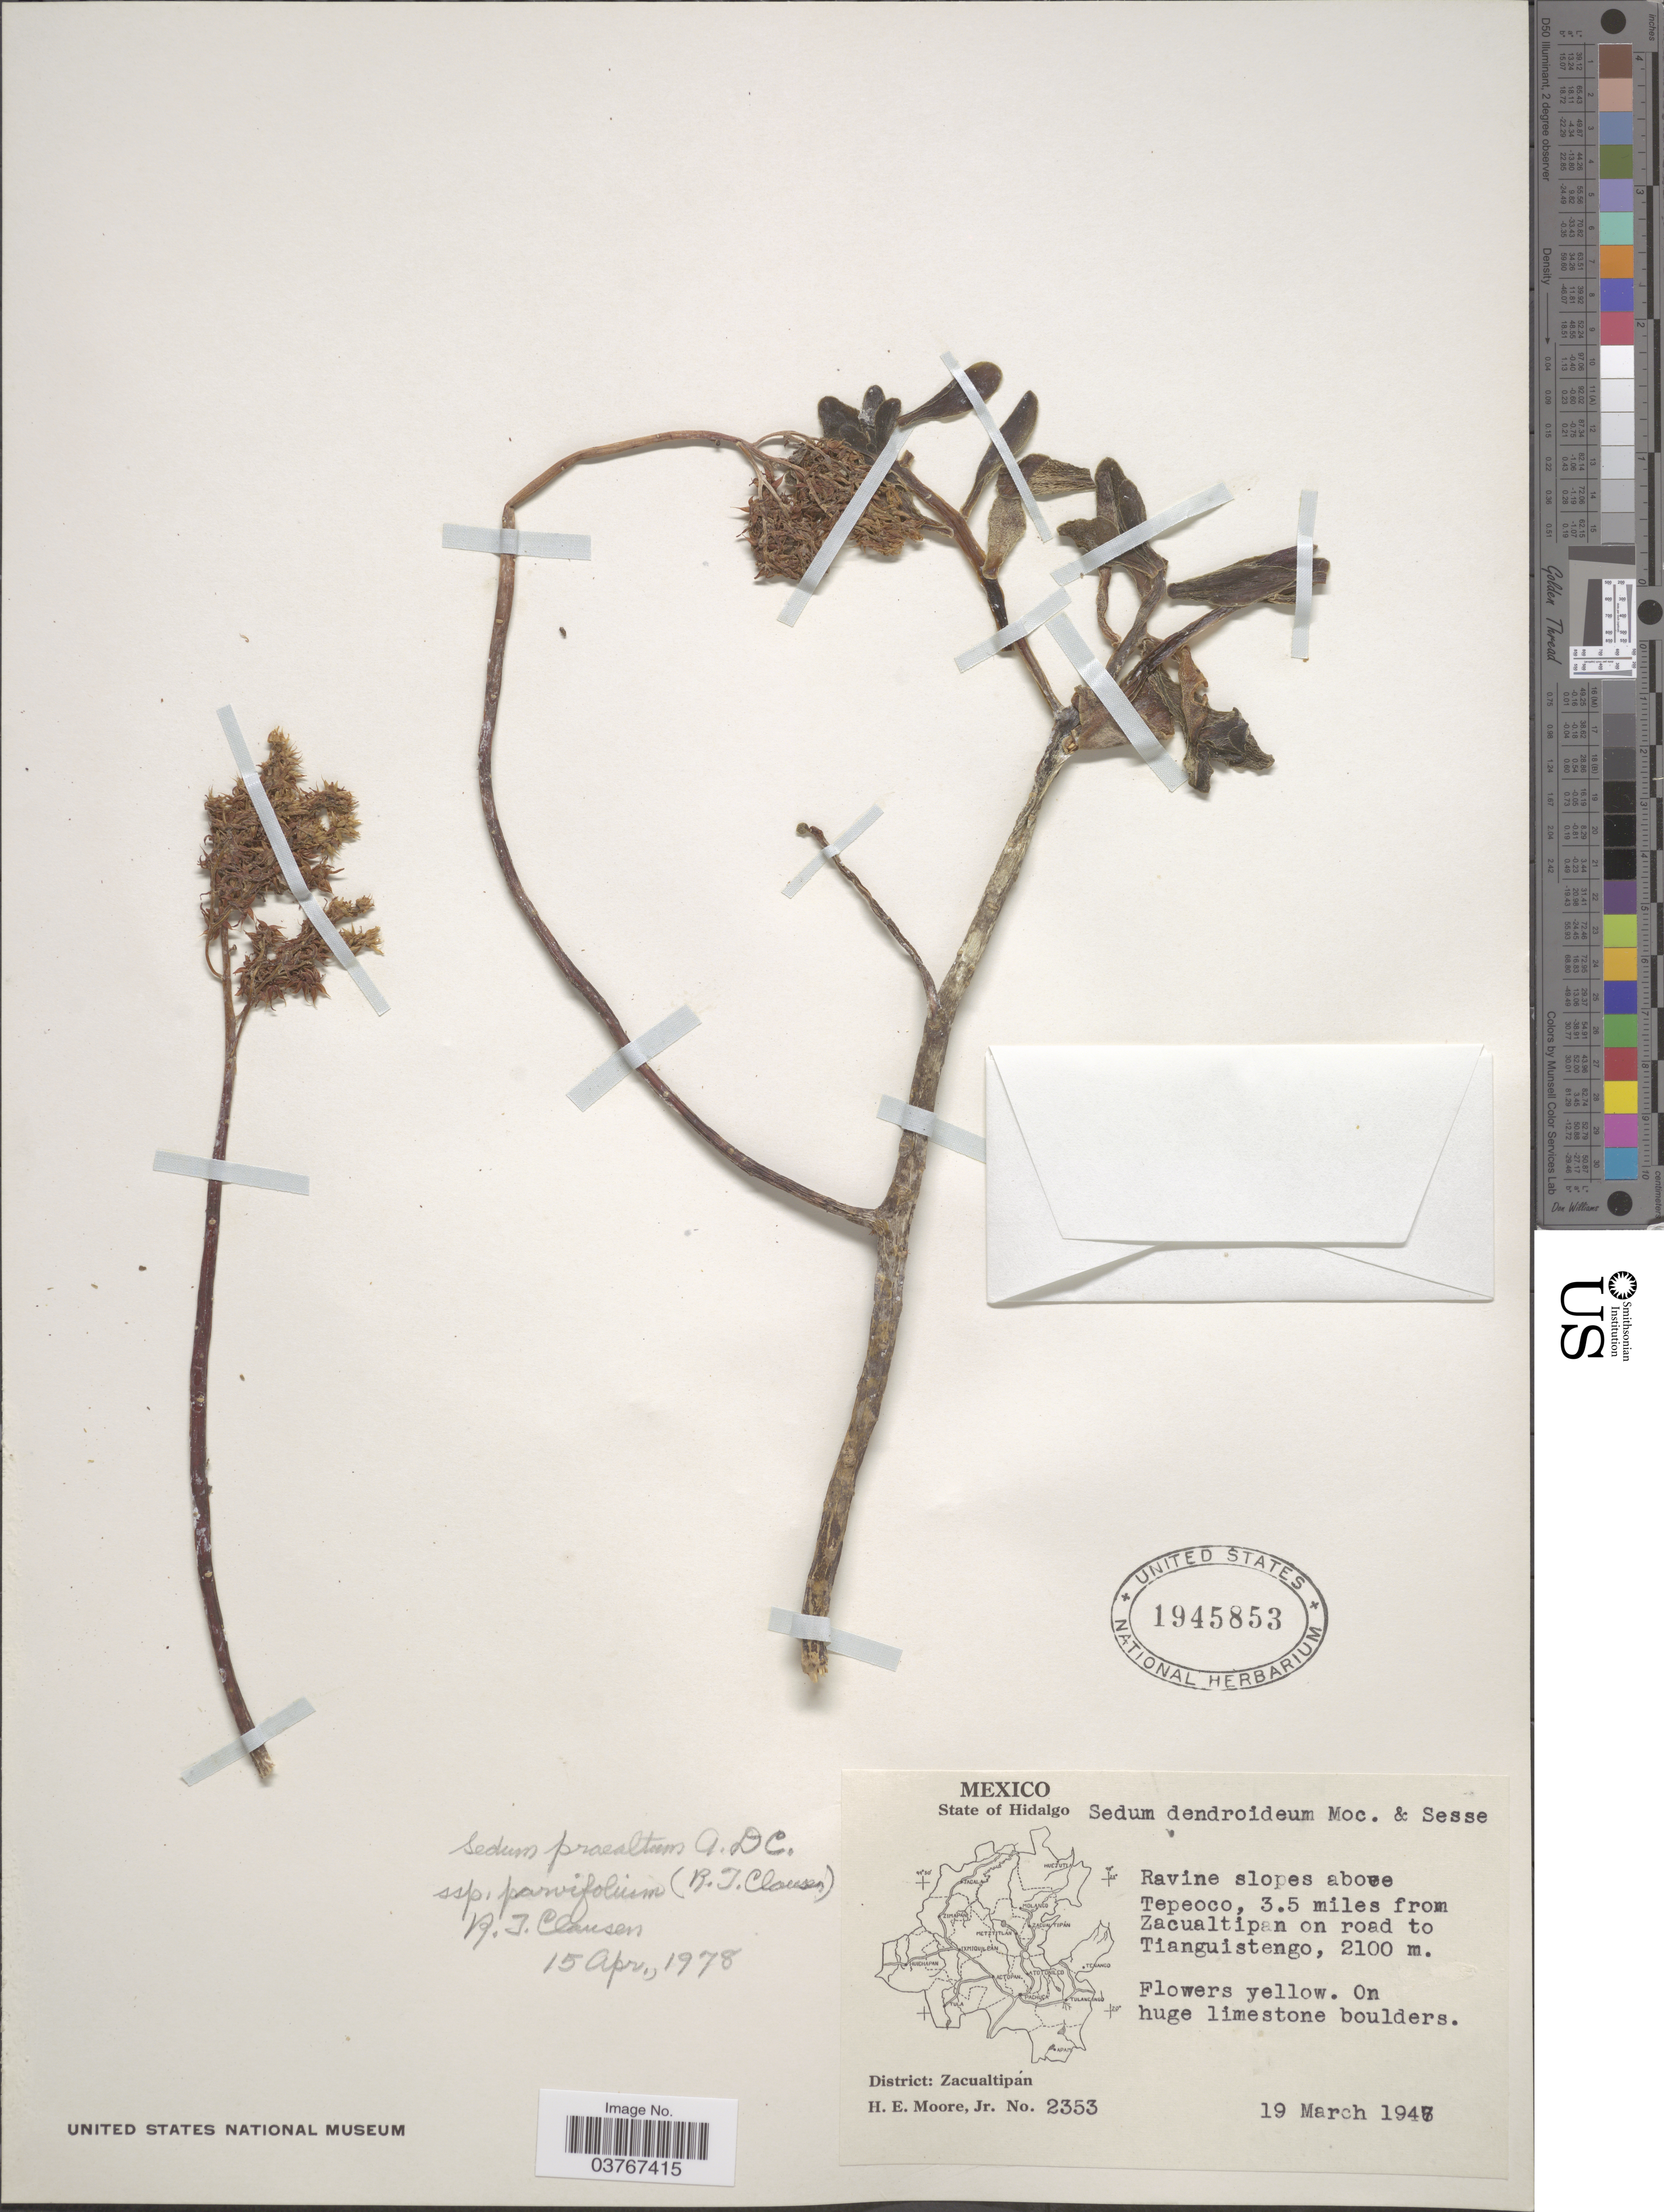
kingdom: Plantae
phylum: Tracheophyta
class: Magnoliopsida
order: Saxifragales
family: Crassulaceae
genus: Sedum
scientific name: Sedum praealtum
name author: A. DC.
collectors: H. Moore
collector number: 2353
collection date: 1947-03-19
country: Mexico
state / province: Hidalgo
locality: State of Hidalgo. Ravine slopes above Tepeoco, 3.5 miles from Zacualtipan on road to Tianguistengo. District: Zacualtipan.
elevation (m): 2100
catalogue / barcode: US 1945853